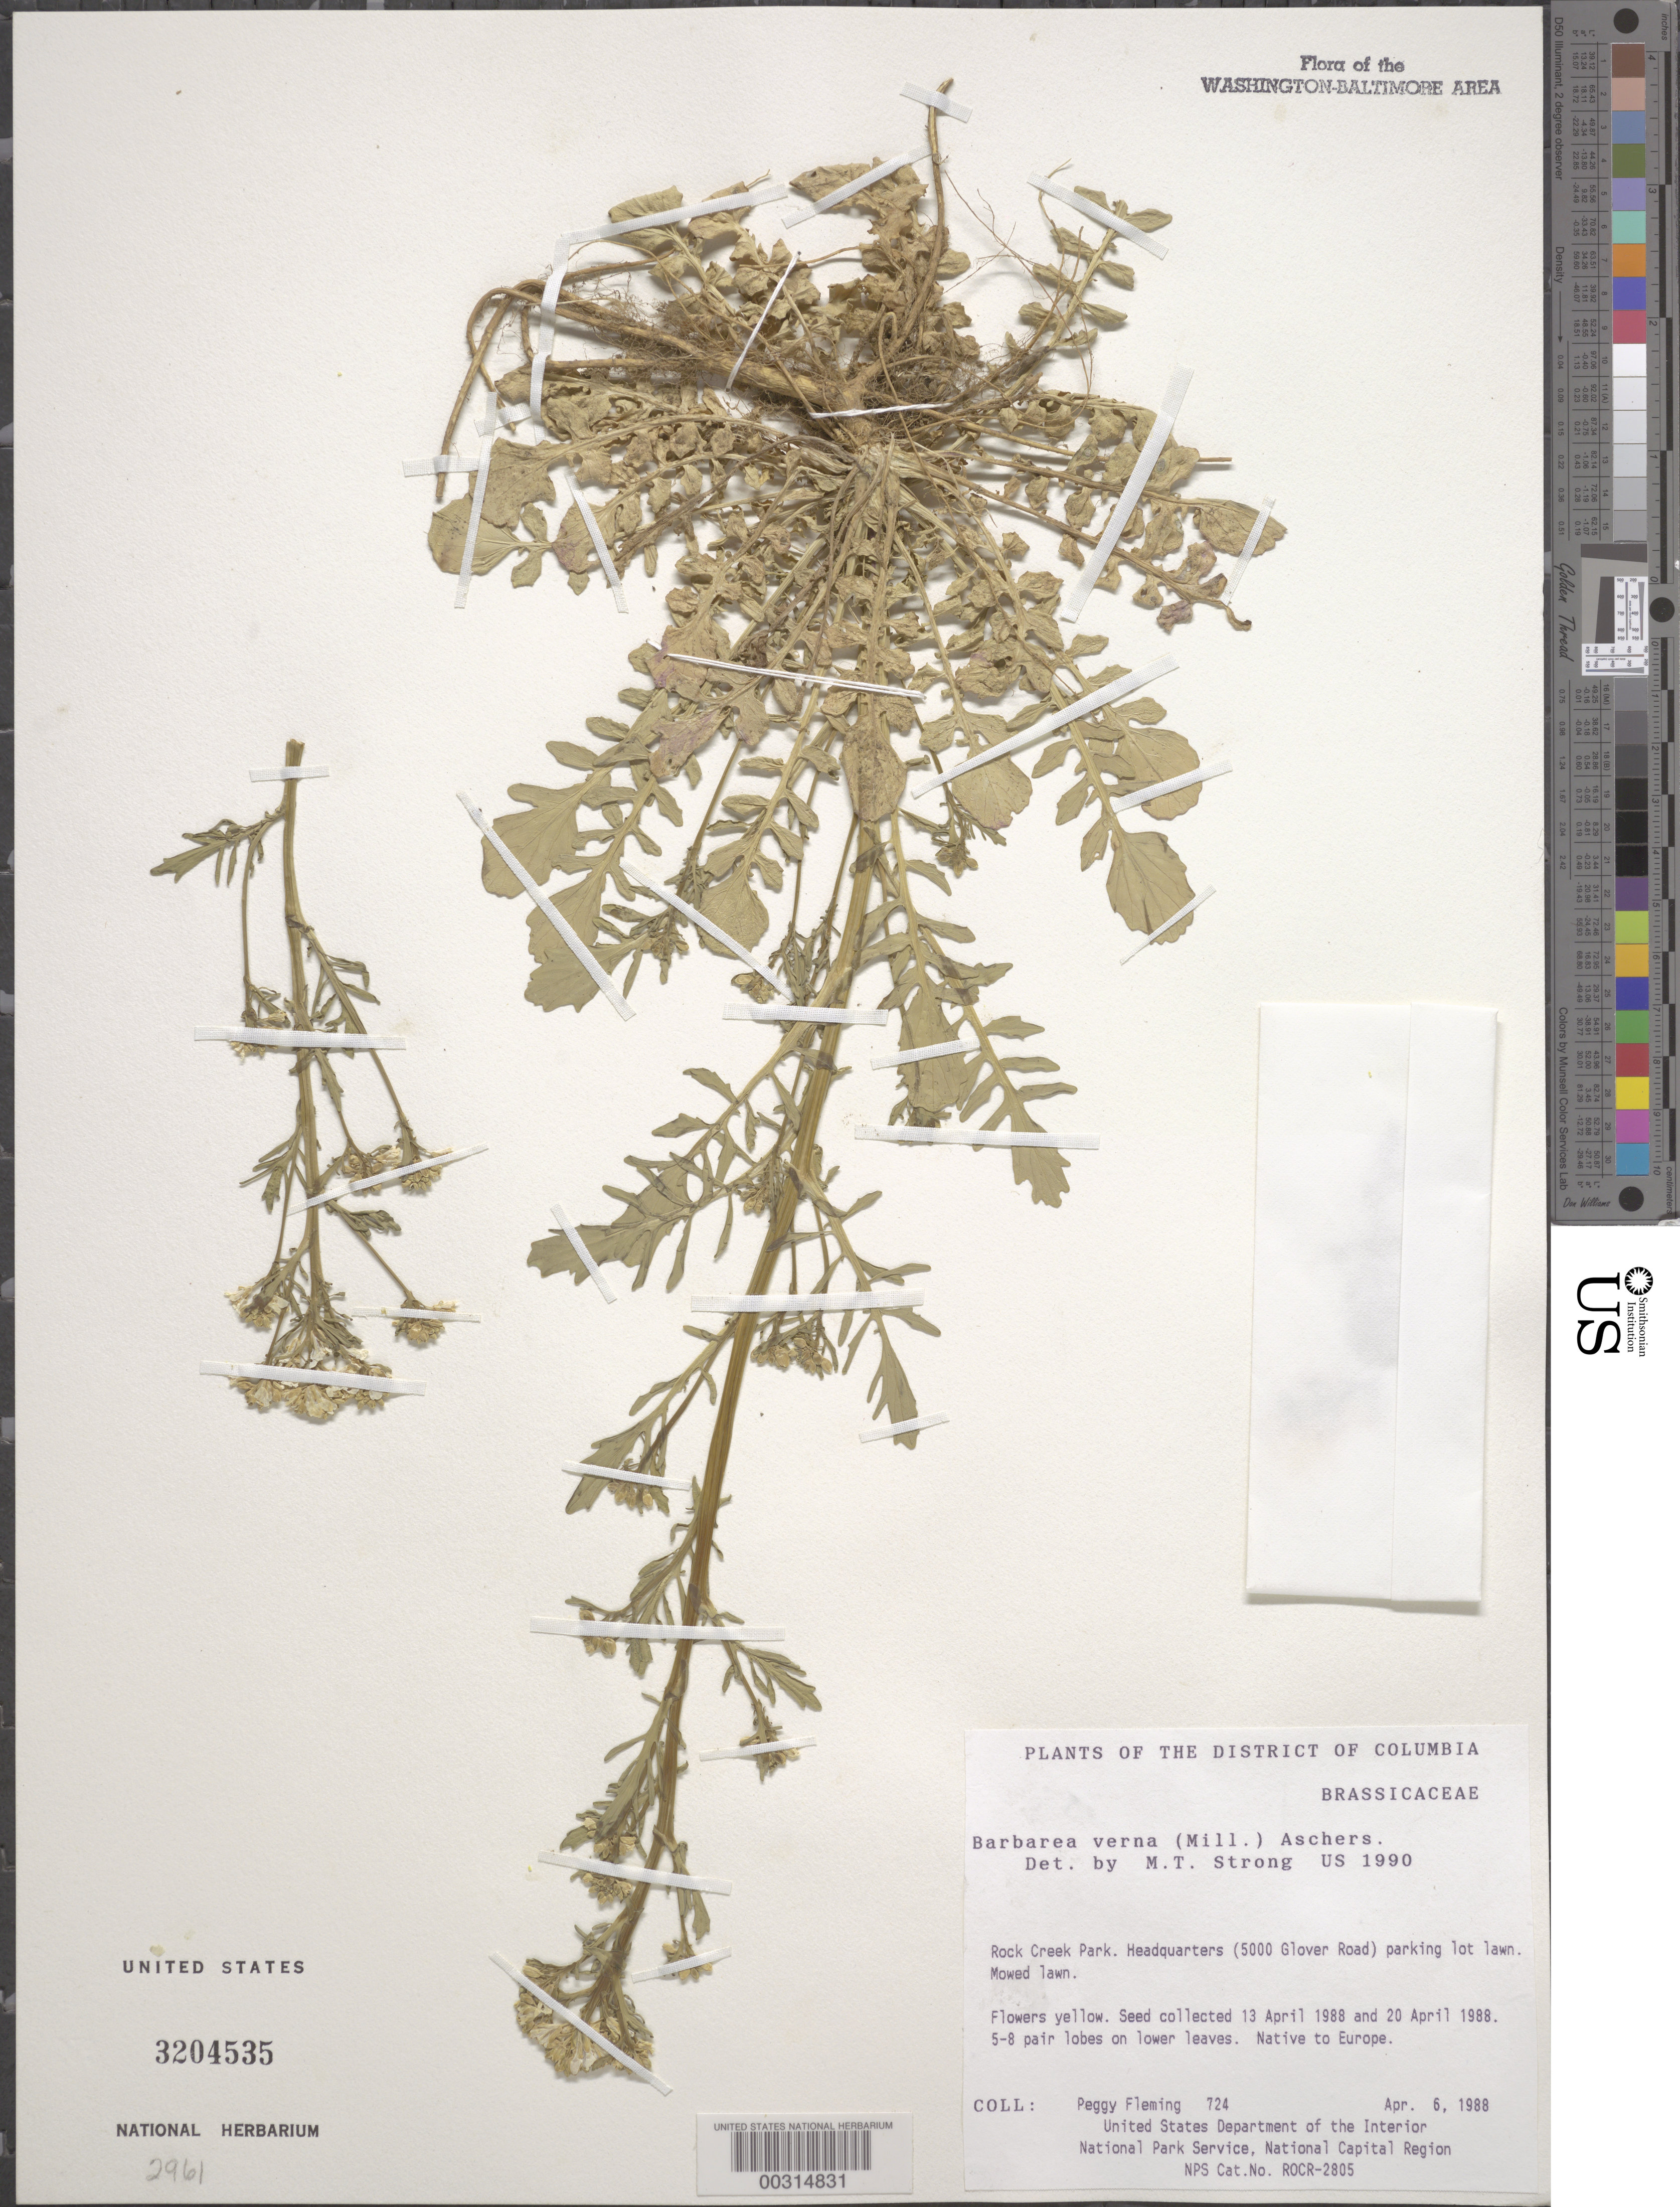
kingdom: Plantae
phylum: Tracheophyta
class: Magnoliopsida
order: Brassicales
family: Brassicaceae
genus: Barbarea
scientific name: Barbarea verna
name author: (Mill.) Asch.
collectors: P. Fleming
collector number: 724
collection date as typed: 06 Apr 1988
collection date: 1988-04-06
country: United States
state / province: District of Columbia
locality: Rock Creek Park, headquarters parking lot lawn Rock Creek Park & vicinity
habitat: Mowed lawn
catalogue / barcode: US 3204535